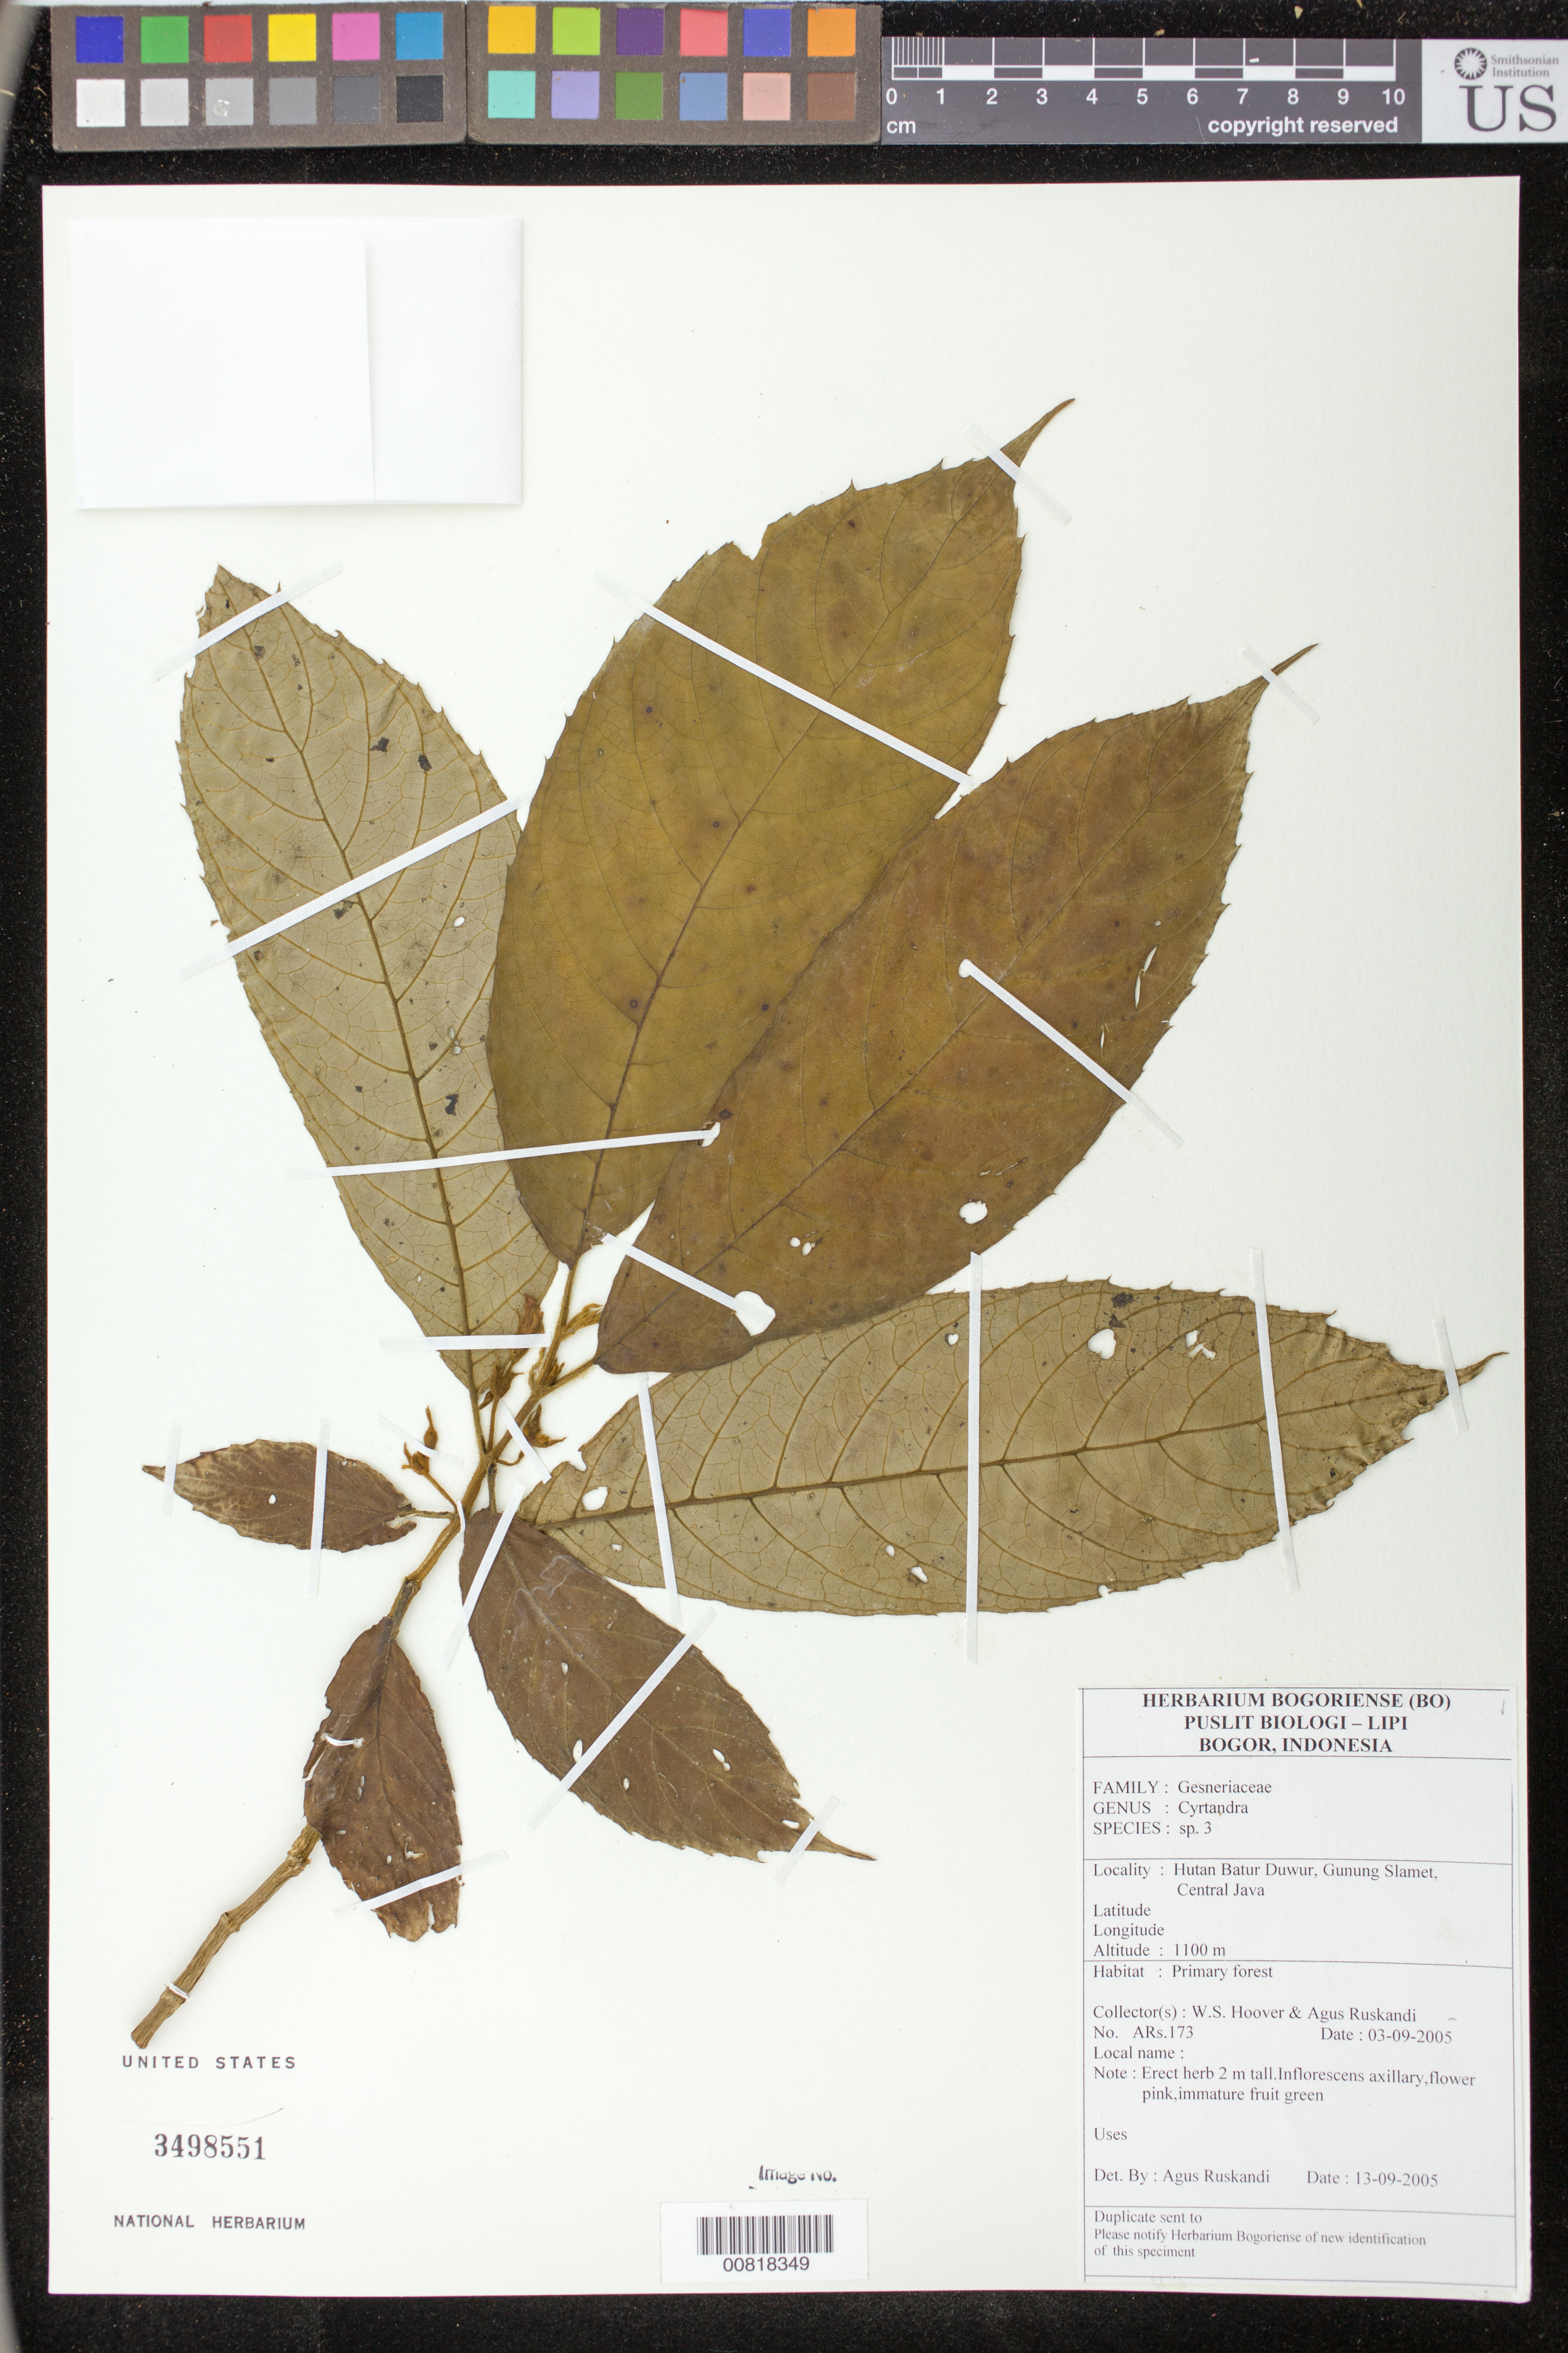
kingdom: Plantae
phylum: Tracheophyta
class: Magnoliopsida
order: Lamiales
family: Gesneriaceae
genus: Cyrtandra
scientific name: Cyrtandra sp.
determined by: Ruskandi, A.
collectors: S. Hoover & A. Ruskandi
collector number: ARs 173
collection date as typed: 03 Sep 2005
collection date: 2005-09-03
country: Indonesia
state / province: Java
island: Java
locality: Hutan Batur Duwur, Gunung Slamet, Central Java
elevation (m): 1100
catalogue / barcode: US 3498551